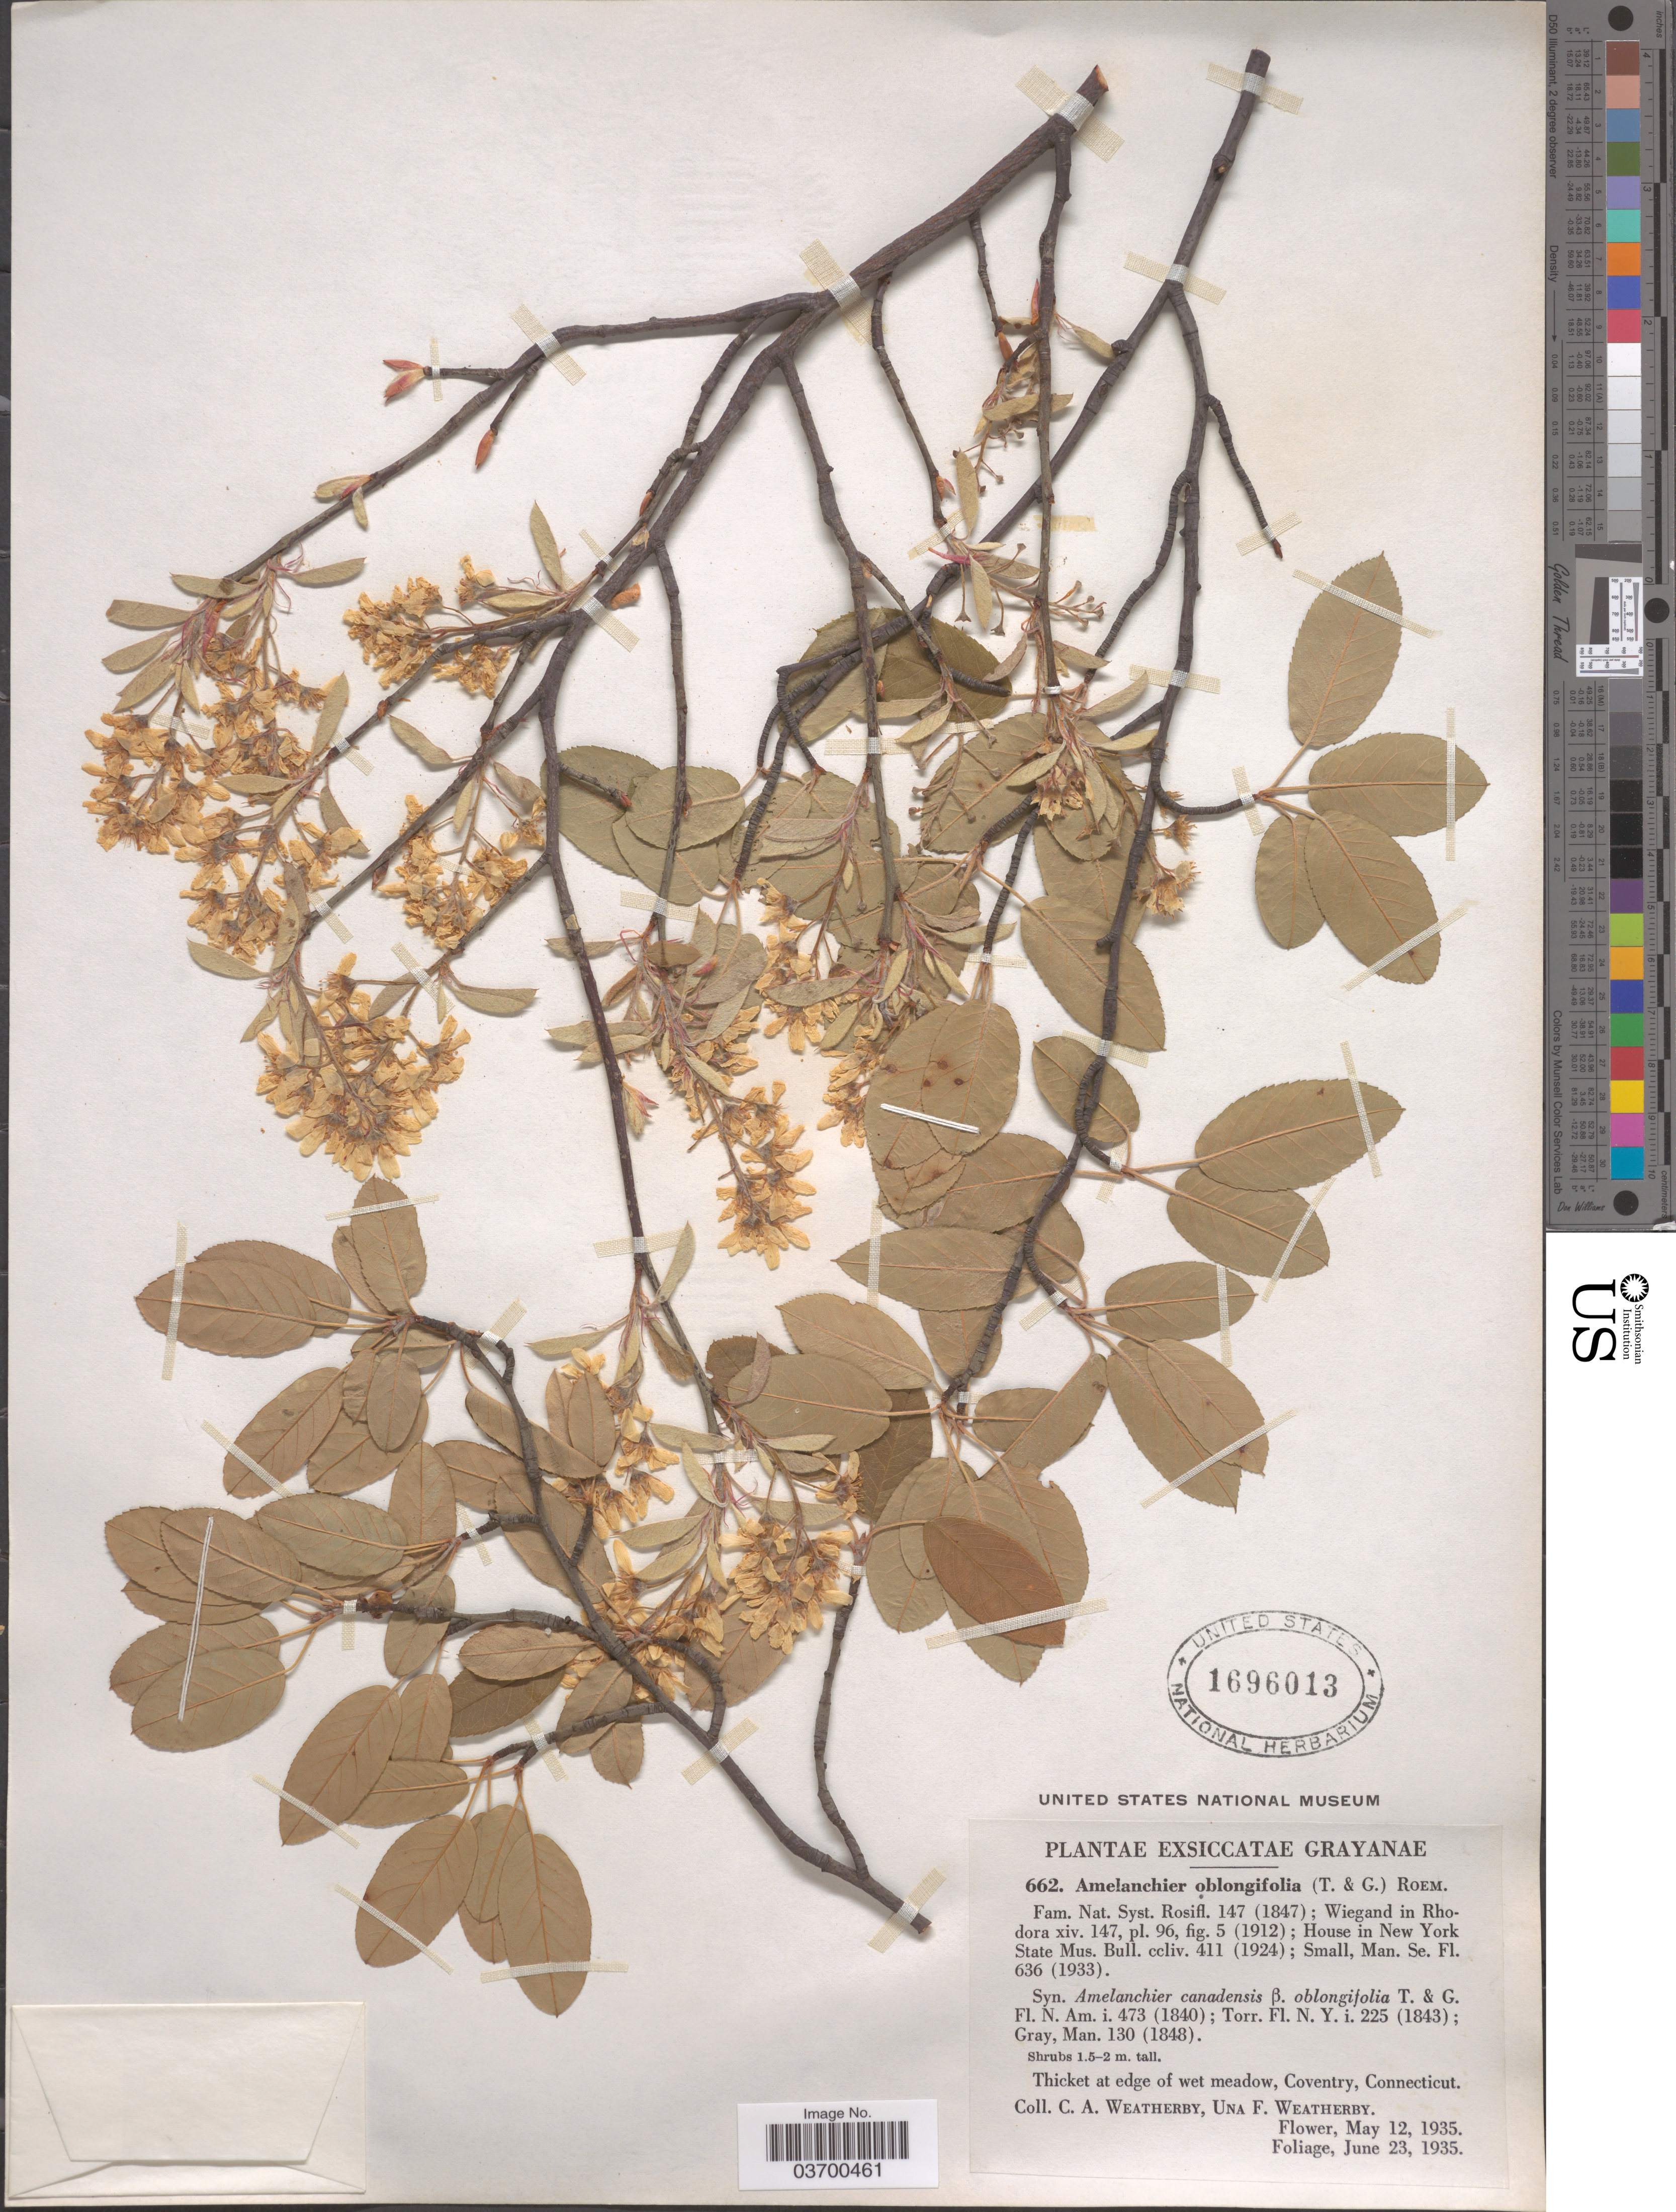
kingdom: Plantae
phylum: Tracheophyta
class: Magnoliopsida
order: Rosales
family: Rosaceae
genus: Amelanchier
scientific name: Amelanchier canadensis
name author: (L.) Medic.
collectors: C. A. Weatherby & U. Weatherby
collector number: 662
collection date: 1935-05-12/1935-06-23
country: United States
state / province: Connecticut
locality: Thicket at edge of wet meadow, Coventry.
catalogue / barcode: US 1696013